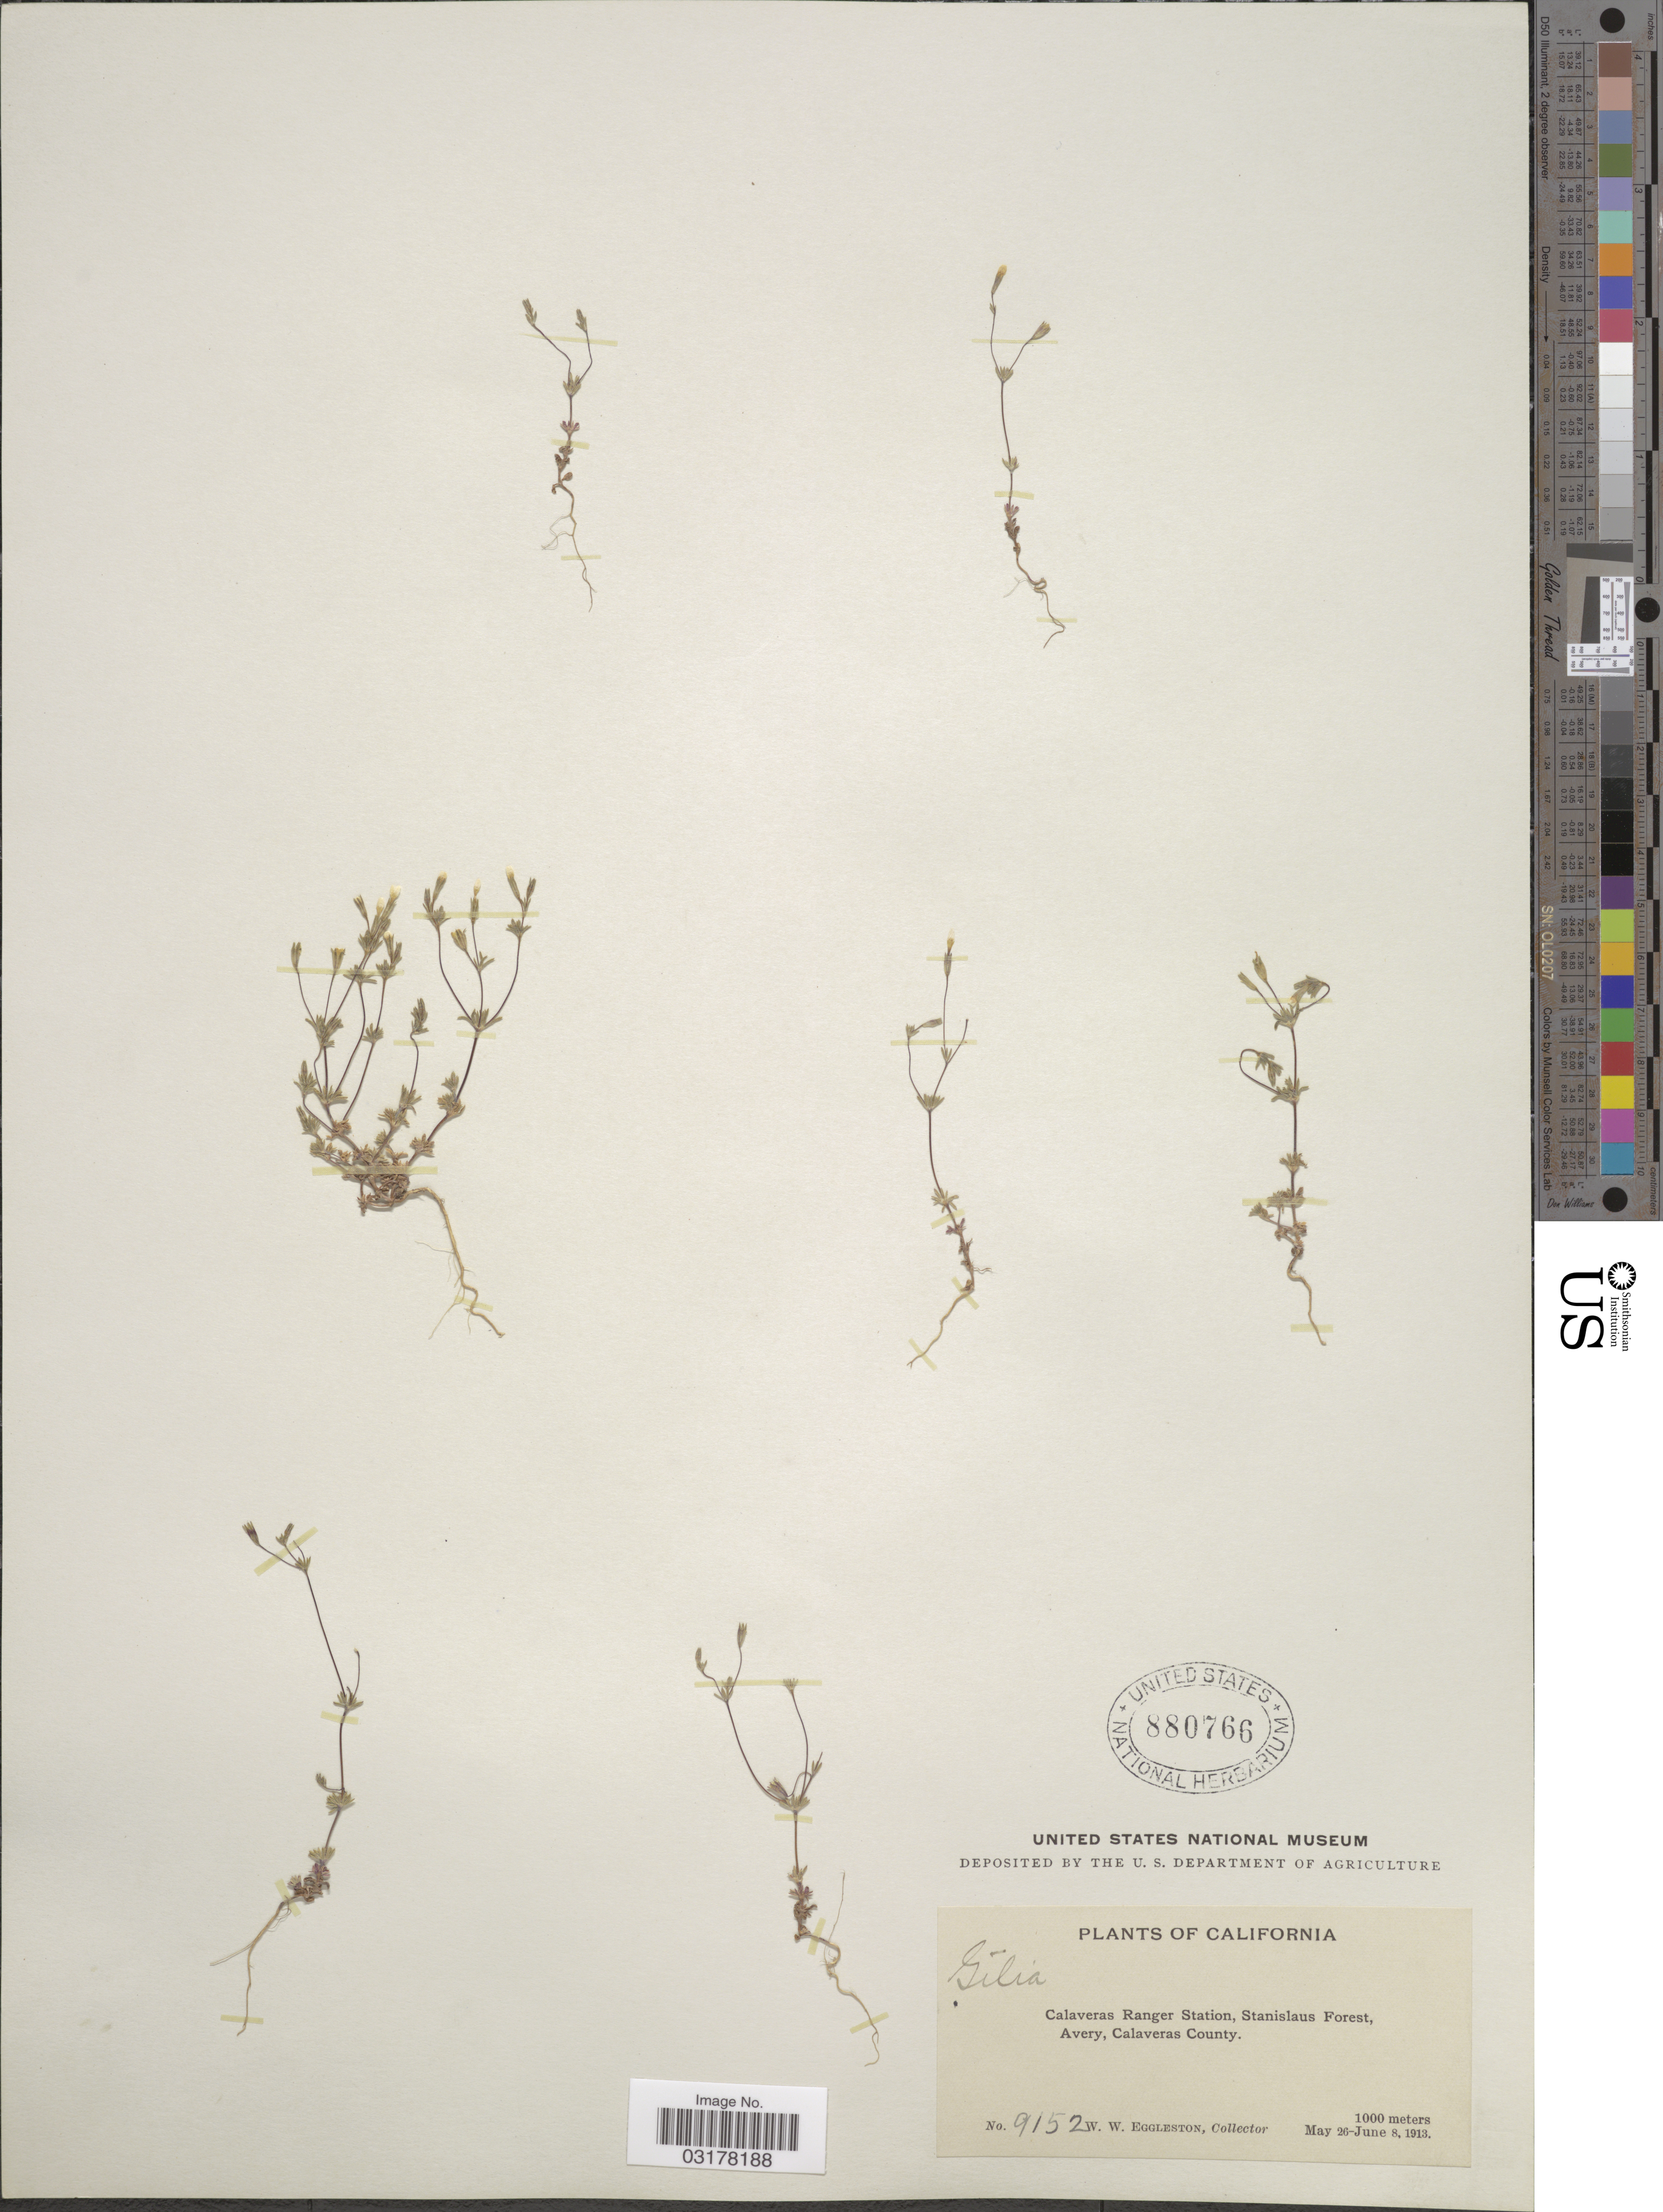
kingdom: Plantae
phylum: Tracheophyta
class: Magnoliopsida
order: Ericales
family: Polemoniaceae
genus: Leptosiphon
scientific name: Leptosiphon sp.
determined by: Strong, Mark T., (BOT), Smithsonian Institution - National Museum of Natural History (UNITED STATES)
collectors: W. W. Eggleston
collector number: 9152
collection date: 1913-05-26/1913-06-08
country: United States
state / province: California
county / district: Calaveras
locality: Calaveras Ranger Station, Stanislaus Forest, Avery, Calaveras County.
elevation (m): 1000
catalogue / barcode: US 880766